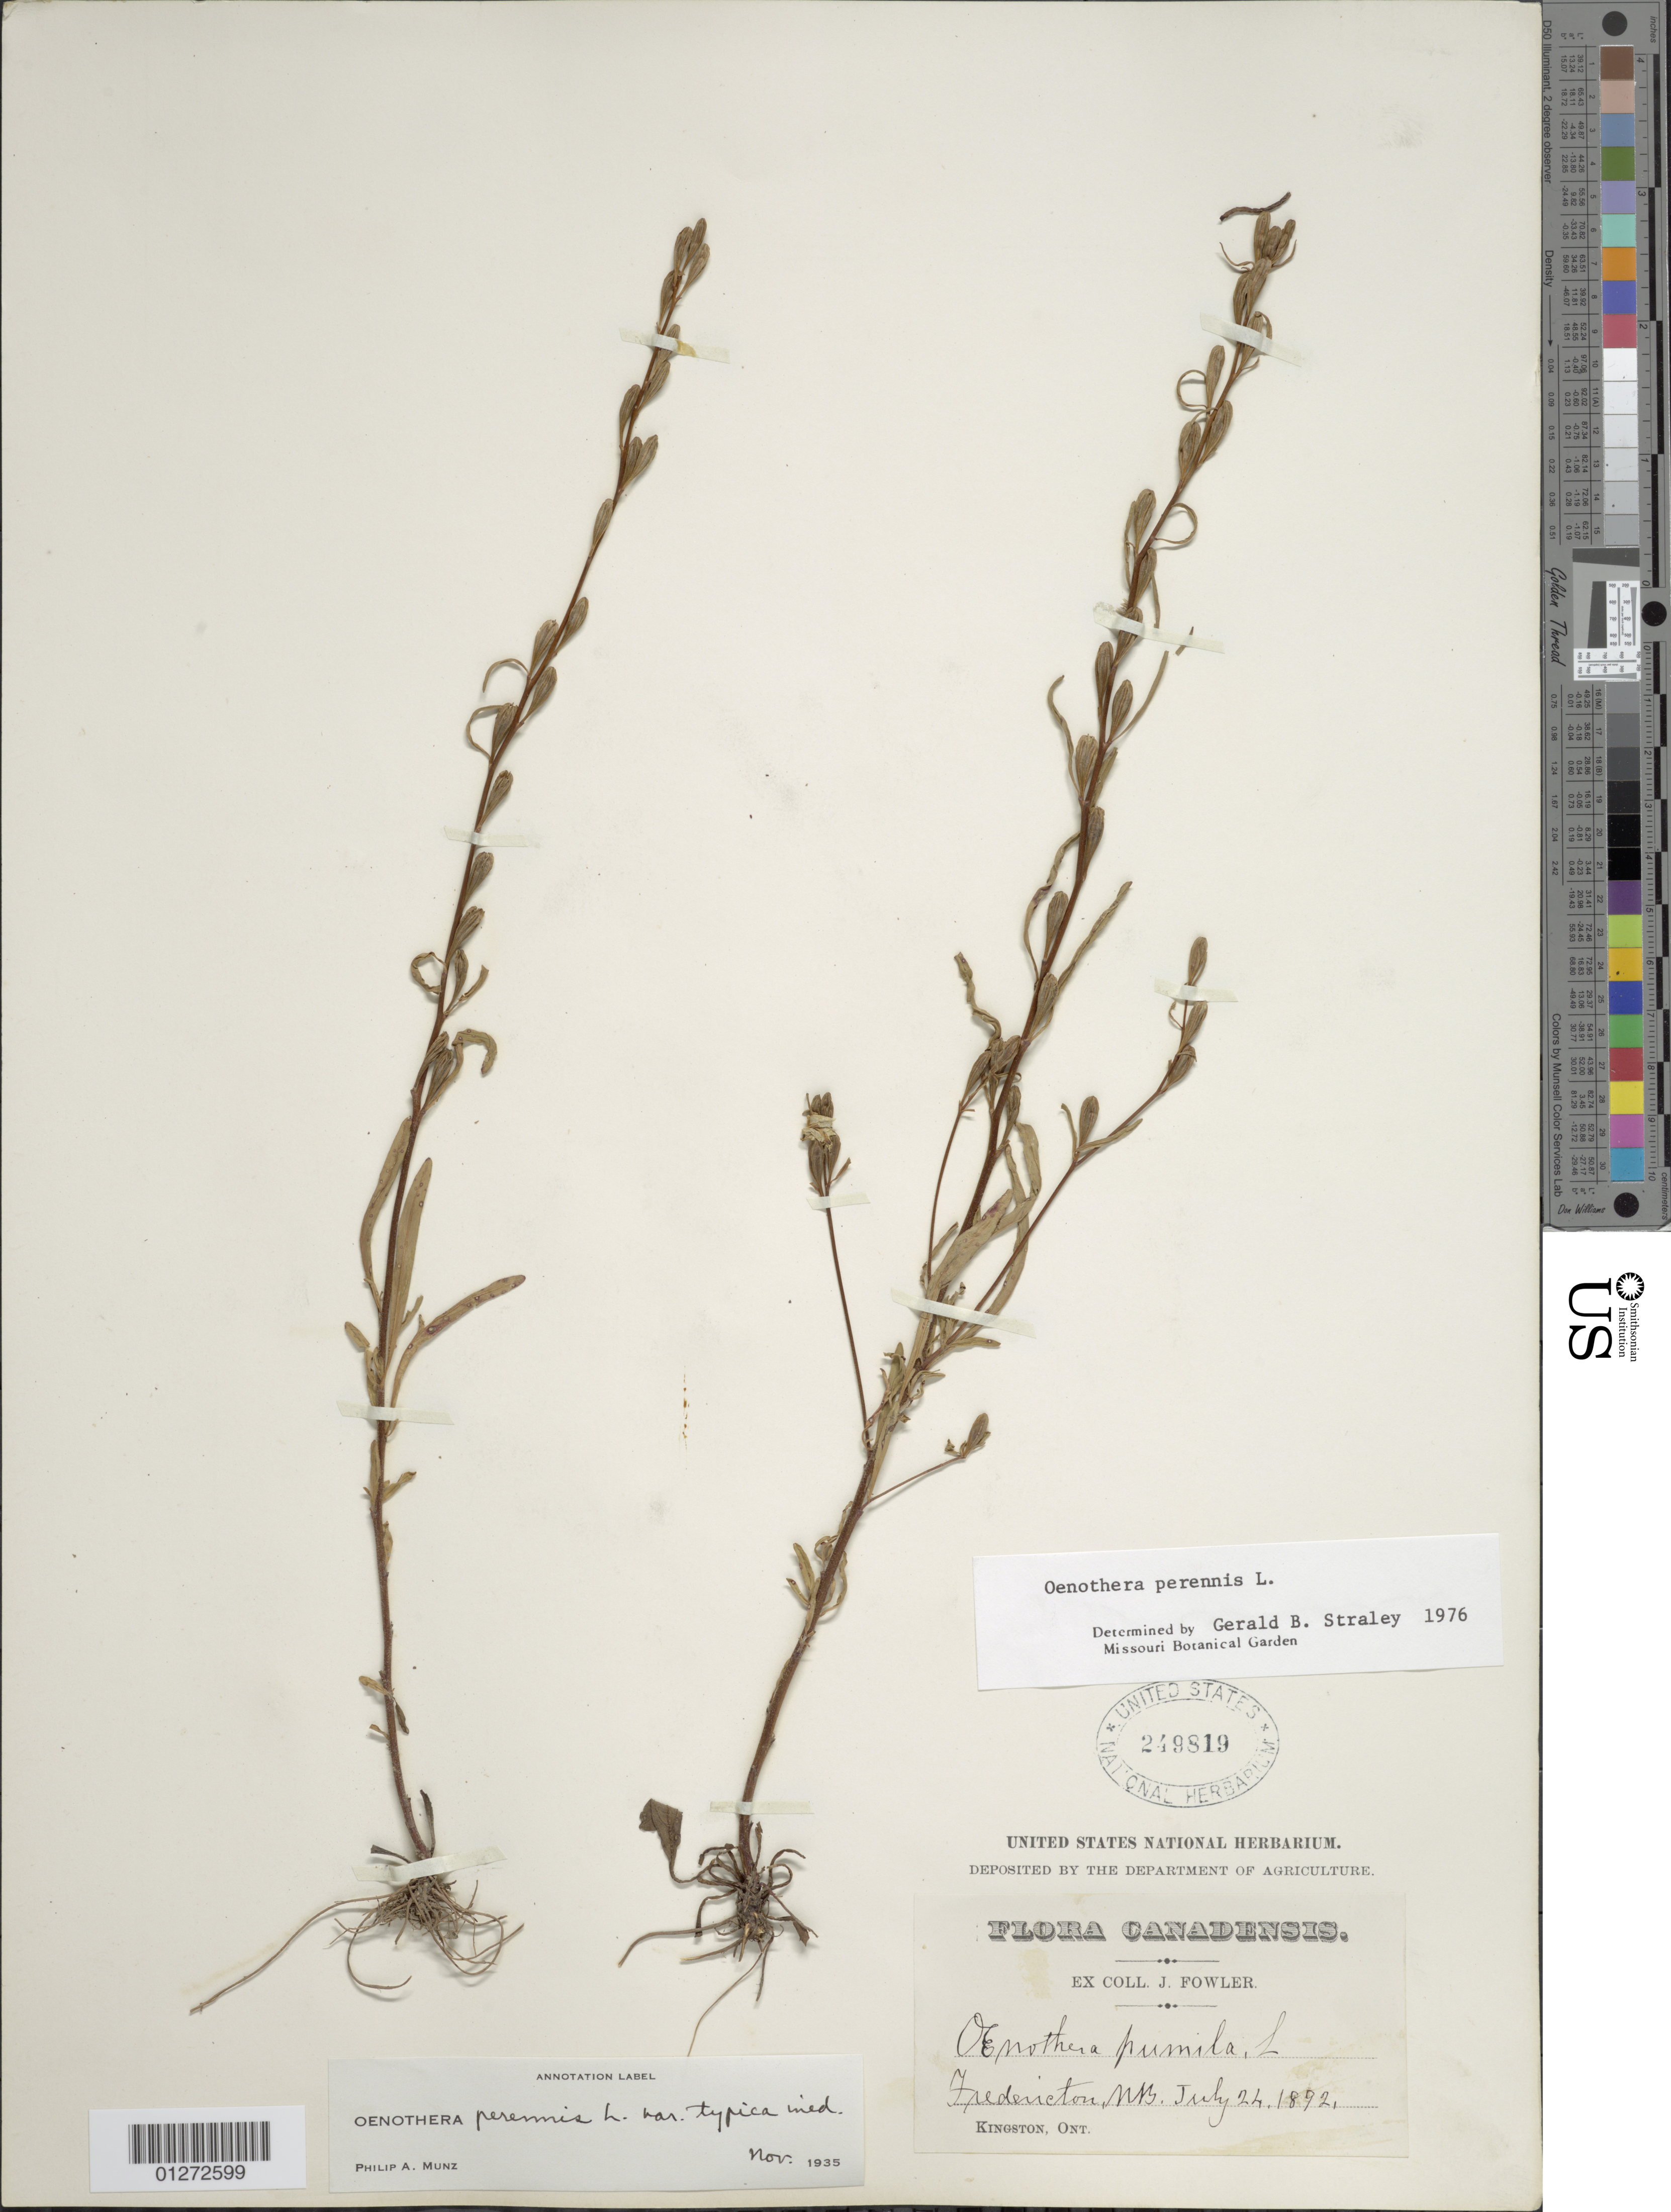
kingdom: Plantae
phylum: Tracheophyta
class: Magnoliopsida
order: Myrtales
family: Onagraceae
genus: Oenothera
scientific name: Oenothera perennis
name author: L.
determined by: Straley, G. B.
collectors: J. P. Fowler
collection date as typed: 24 Jul 1892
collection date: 1892-07-24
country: Canada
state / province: New Brunswick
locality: Fredericton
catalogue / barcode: US 249819